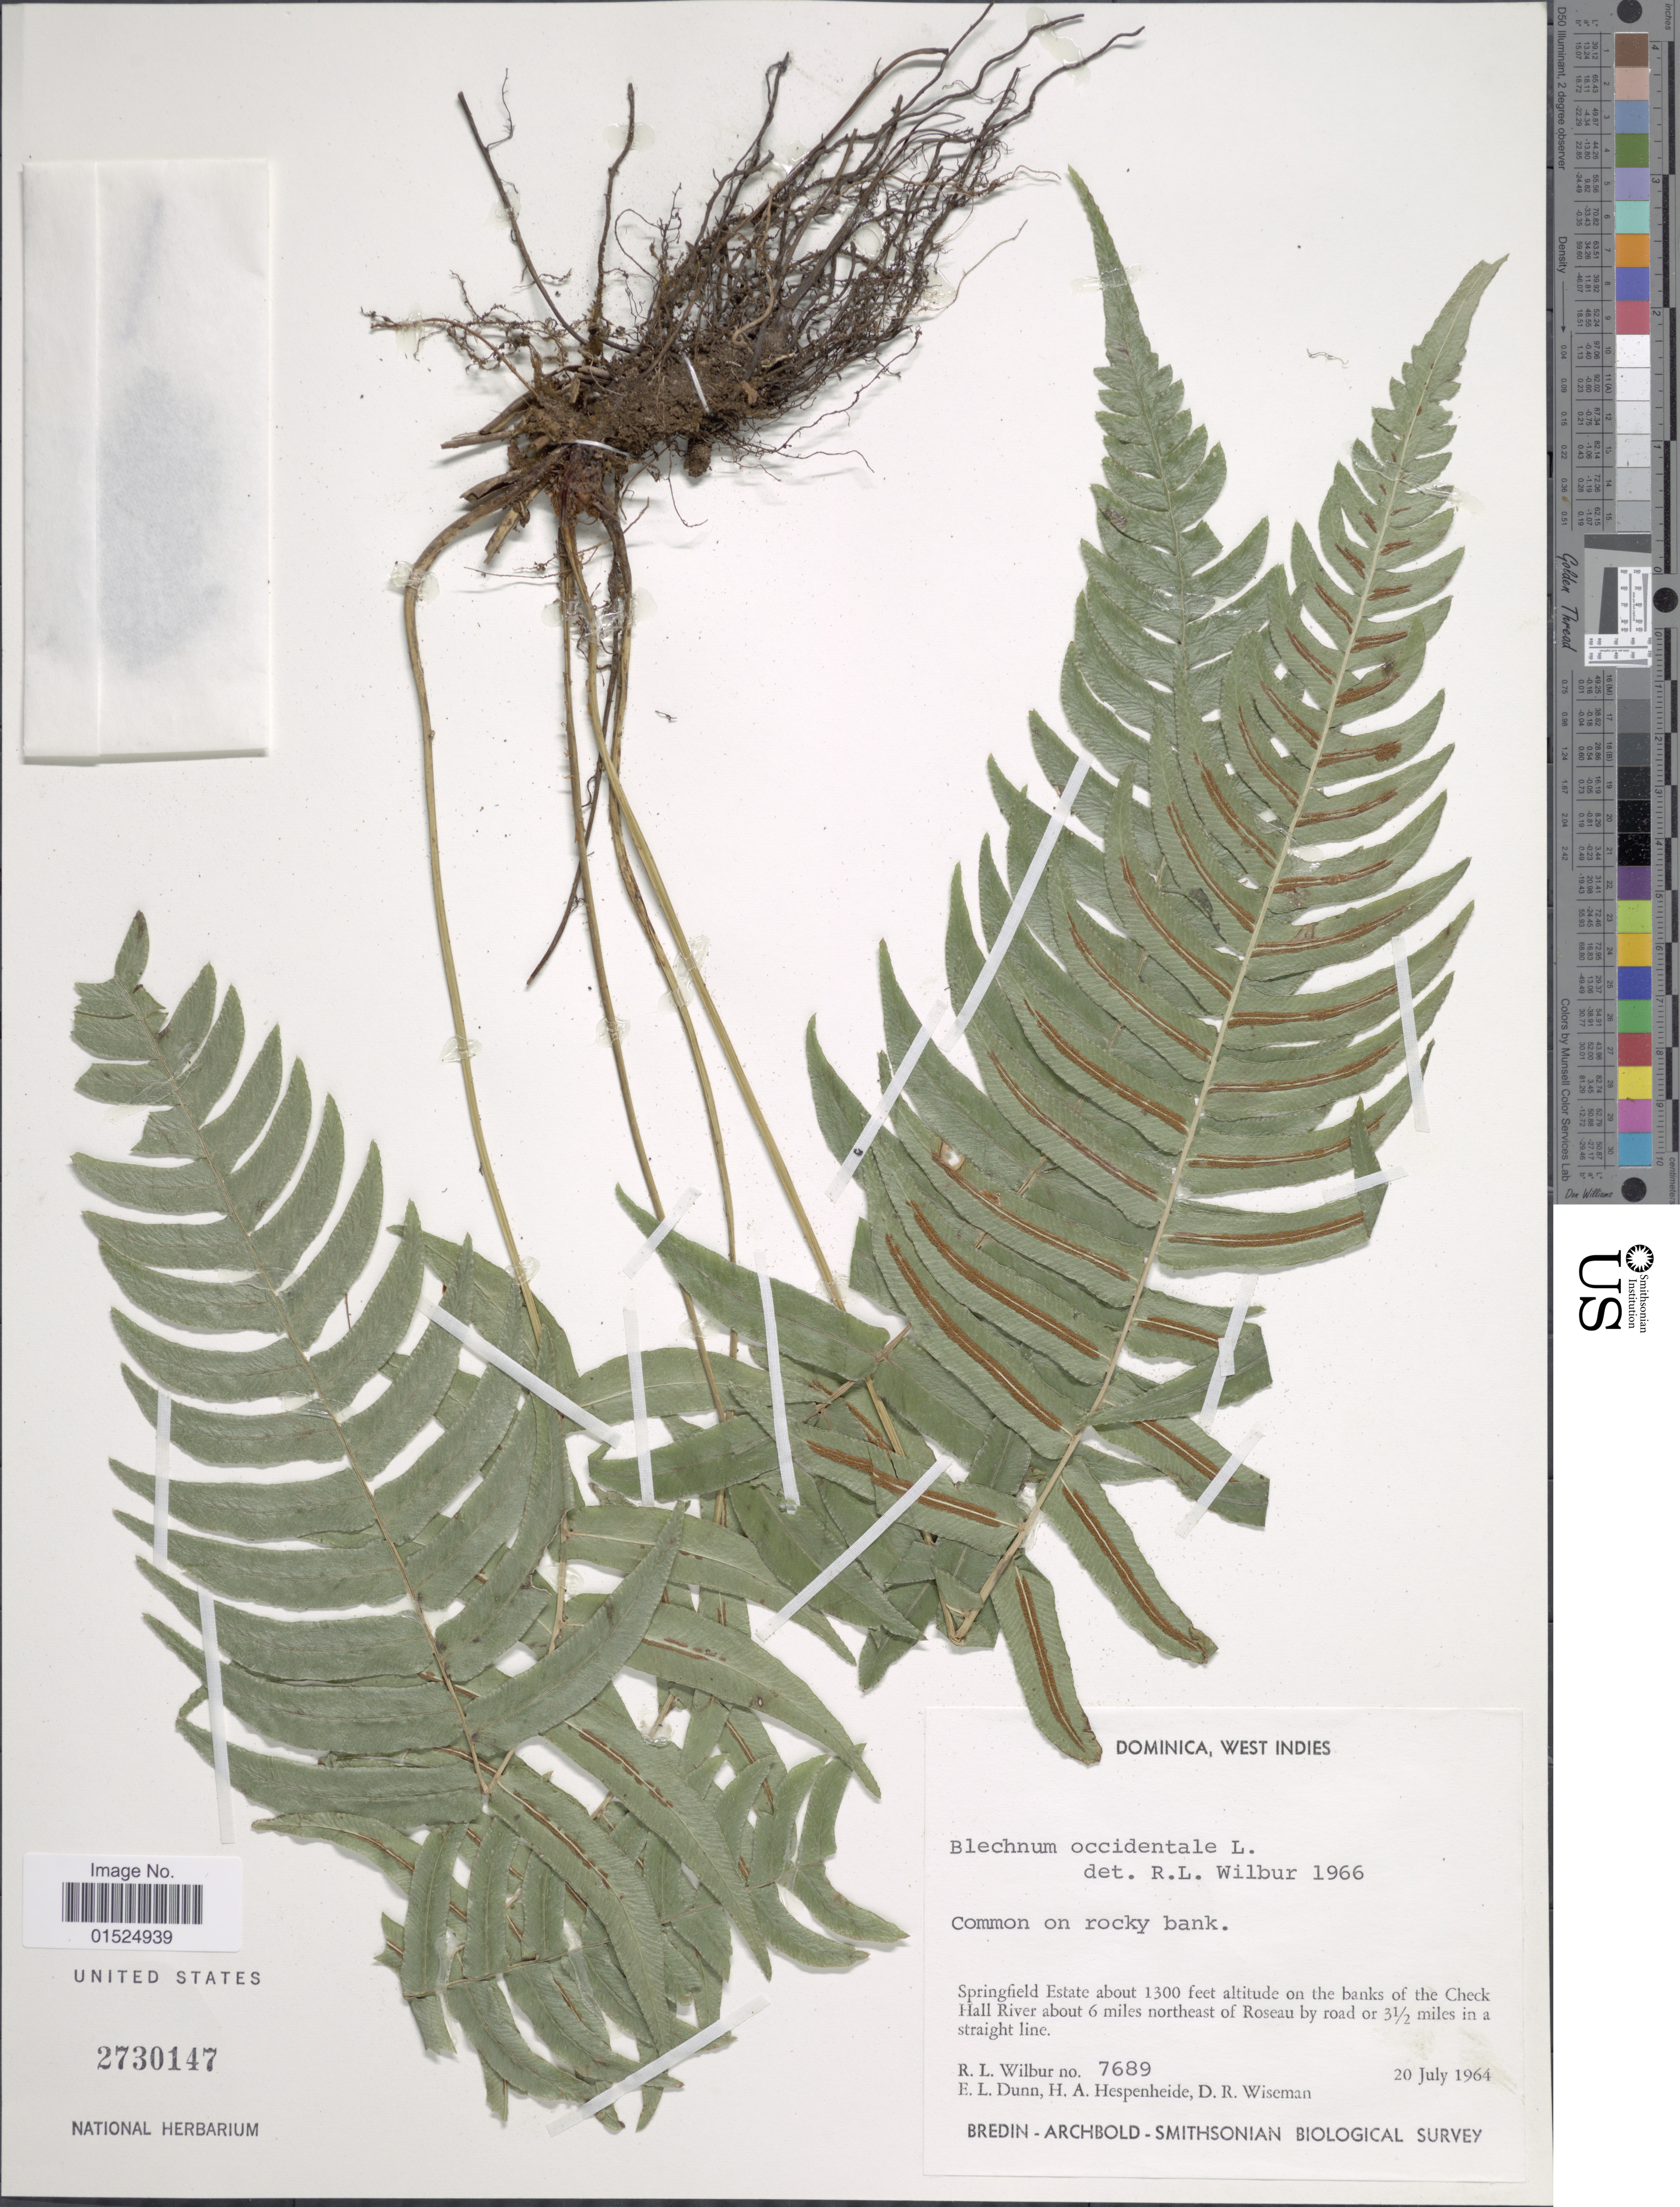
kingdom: Plantae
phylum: Tracheophyta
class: Polypodiopsida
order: Polypodiales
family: Blechnaceae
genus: Blechnum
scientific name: Blechnum occidentale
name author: L.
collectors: R. L. Wilbur, E. Dunn, H. A. Hespenheide & D. R. Wiseman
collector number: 7689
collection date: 1964-07-20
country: Dominica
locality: Springfield Estate on the banks of the Check Hall River about 6 miles northeast of Roseau by road or 3 1/2 miles in a straight line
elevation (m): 396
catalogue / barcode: US 2730147